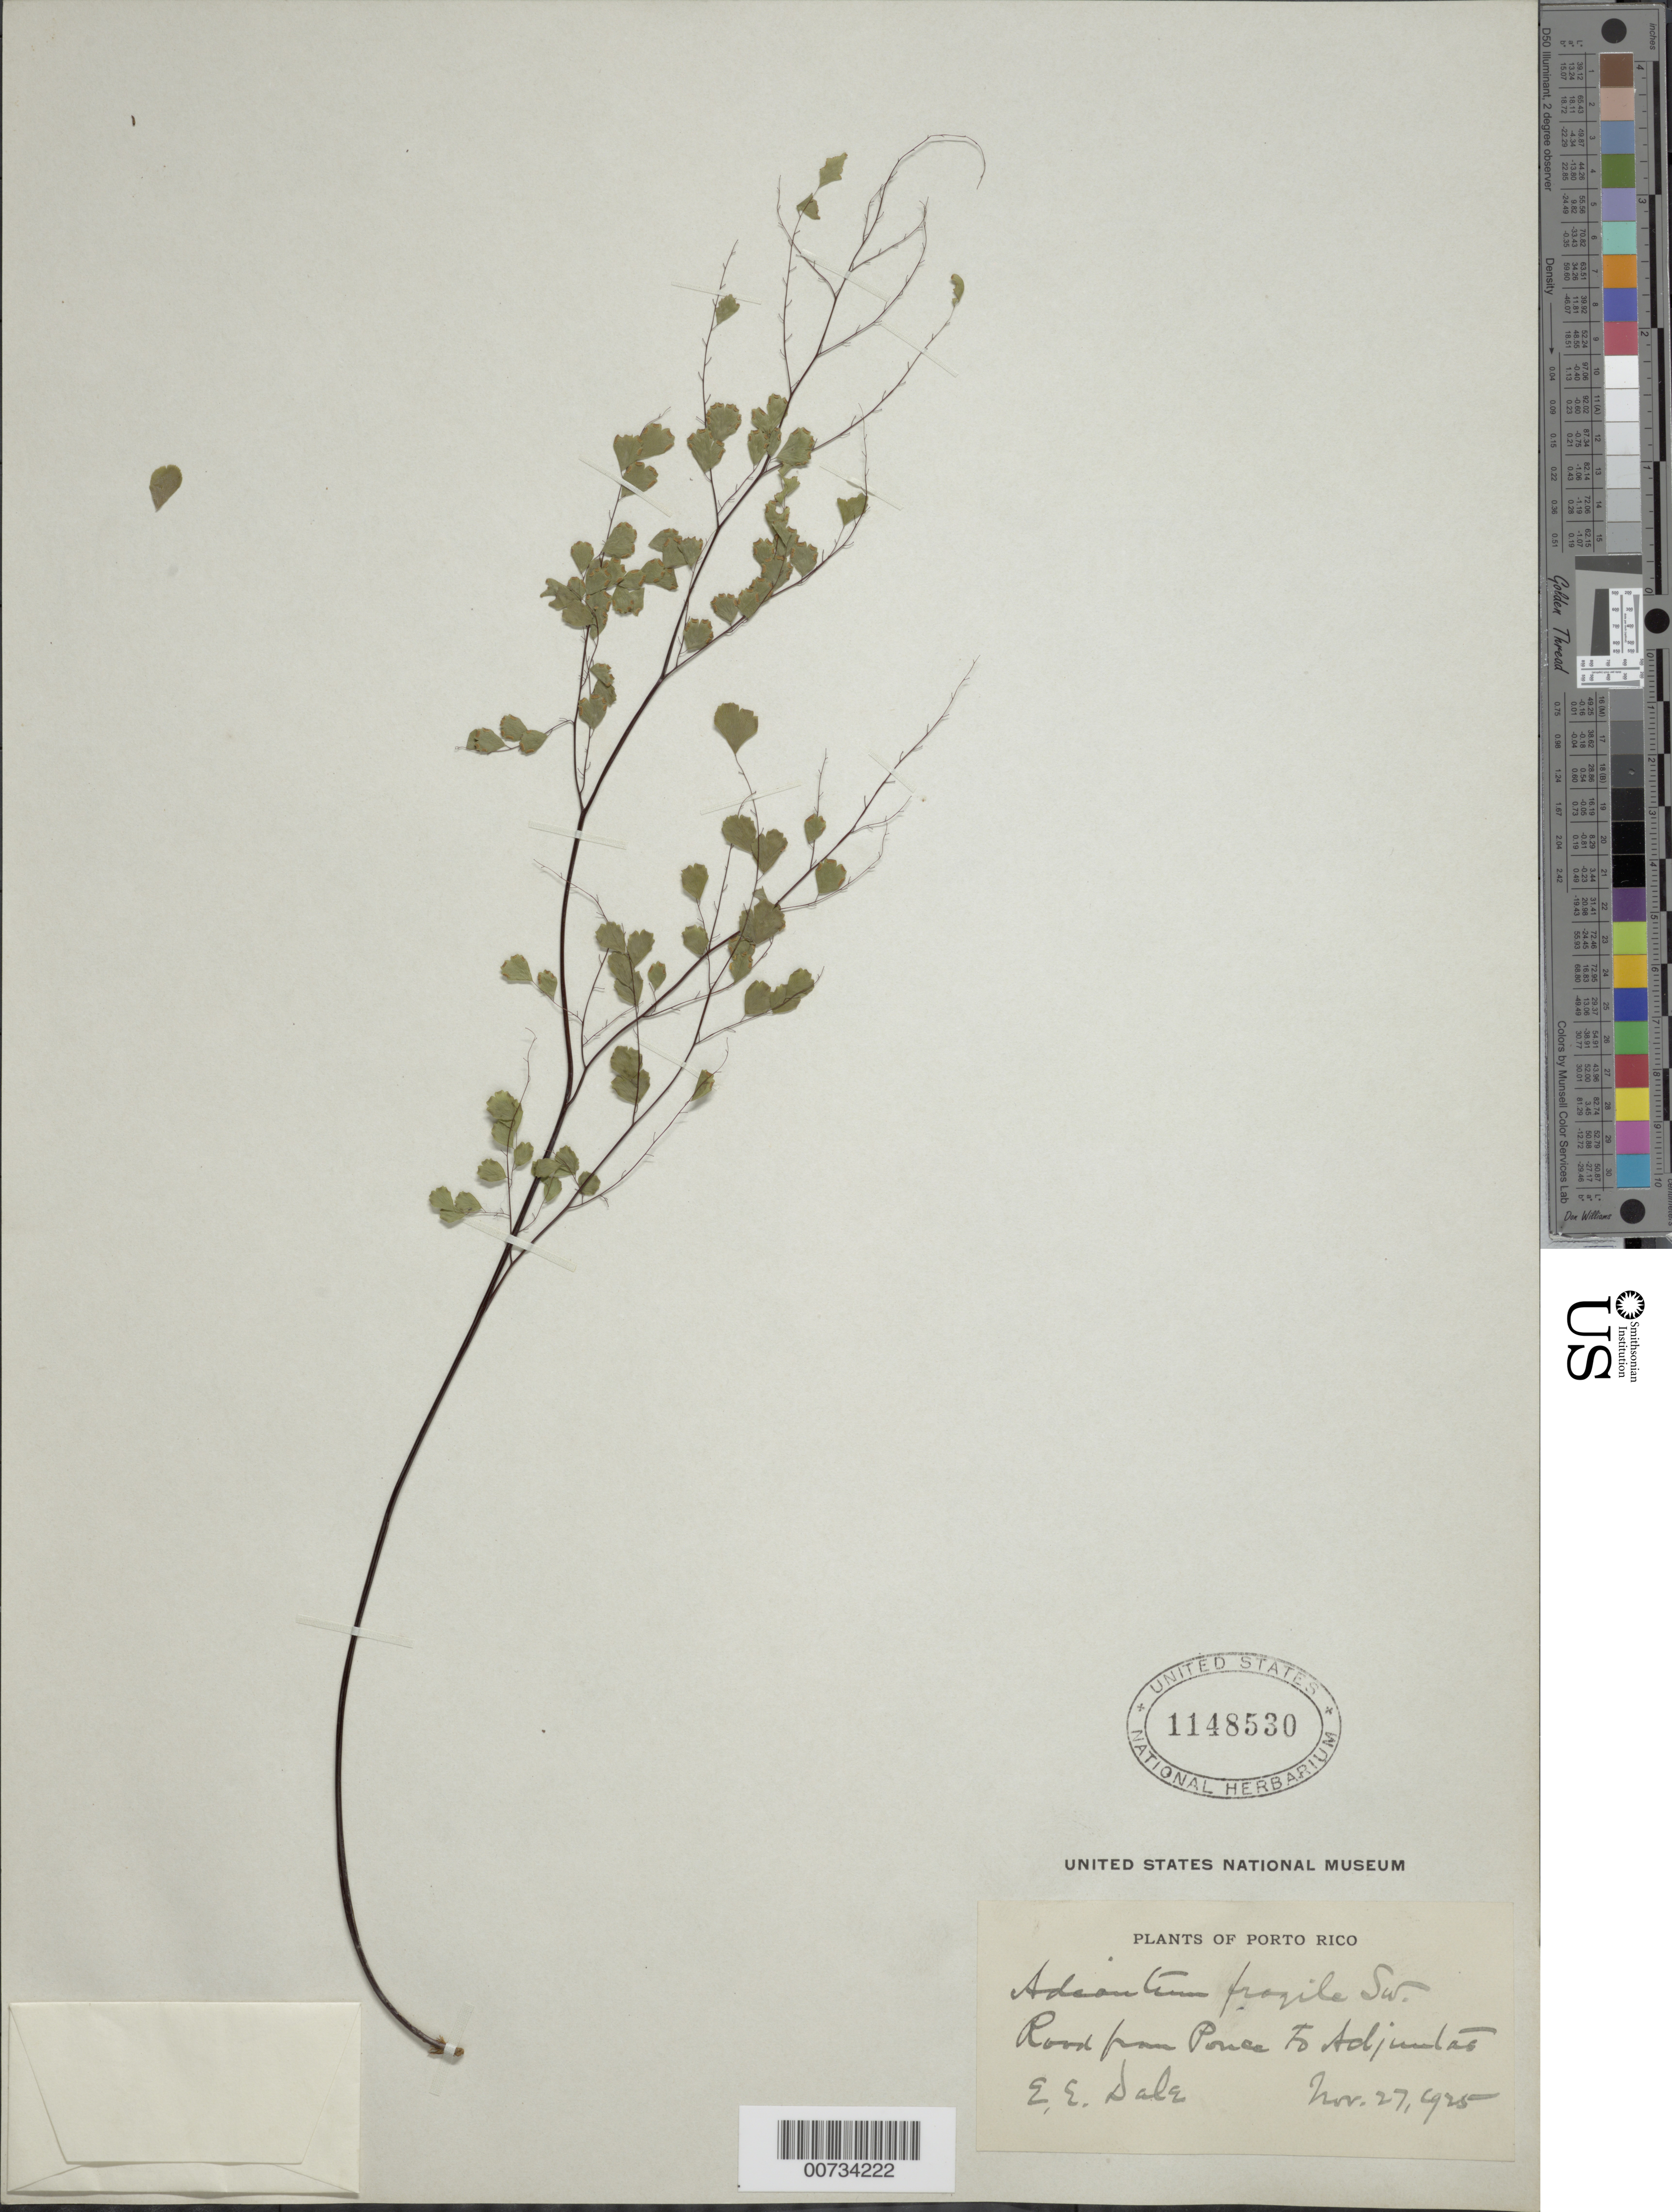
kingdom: Plantae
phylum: Tracheophyta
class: Polypodiopsida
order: Polypodiales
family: Pteridaceae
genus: Adiantum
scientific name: Adiantum fragile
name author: Sw.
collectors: E. Dale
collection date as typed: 27 Nov 1925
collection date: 1925-11-27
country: Puerto Rico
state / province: Ponce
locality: Ponce to Adjuntas, Road from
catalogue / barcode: US 1148530